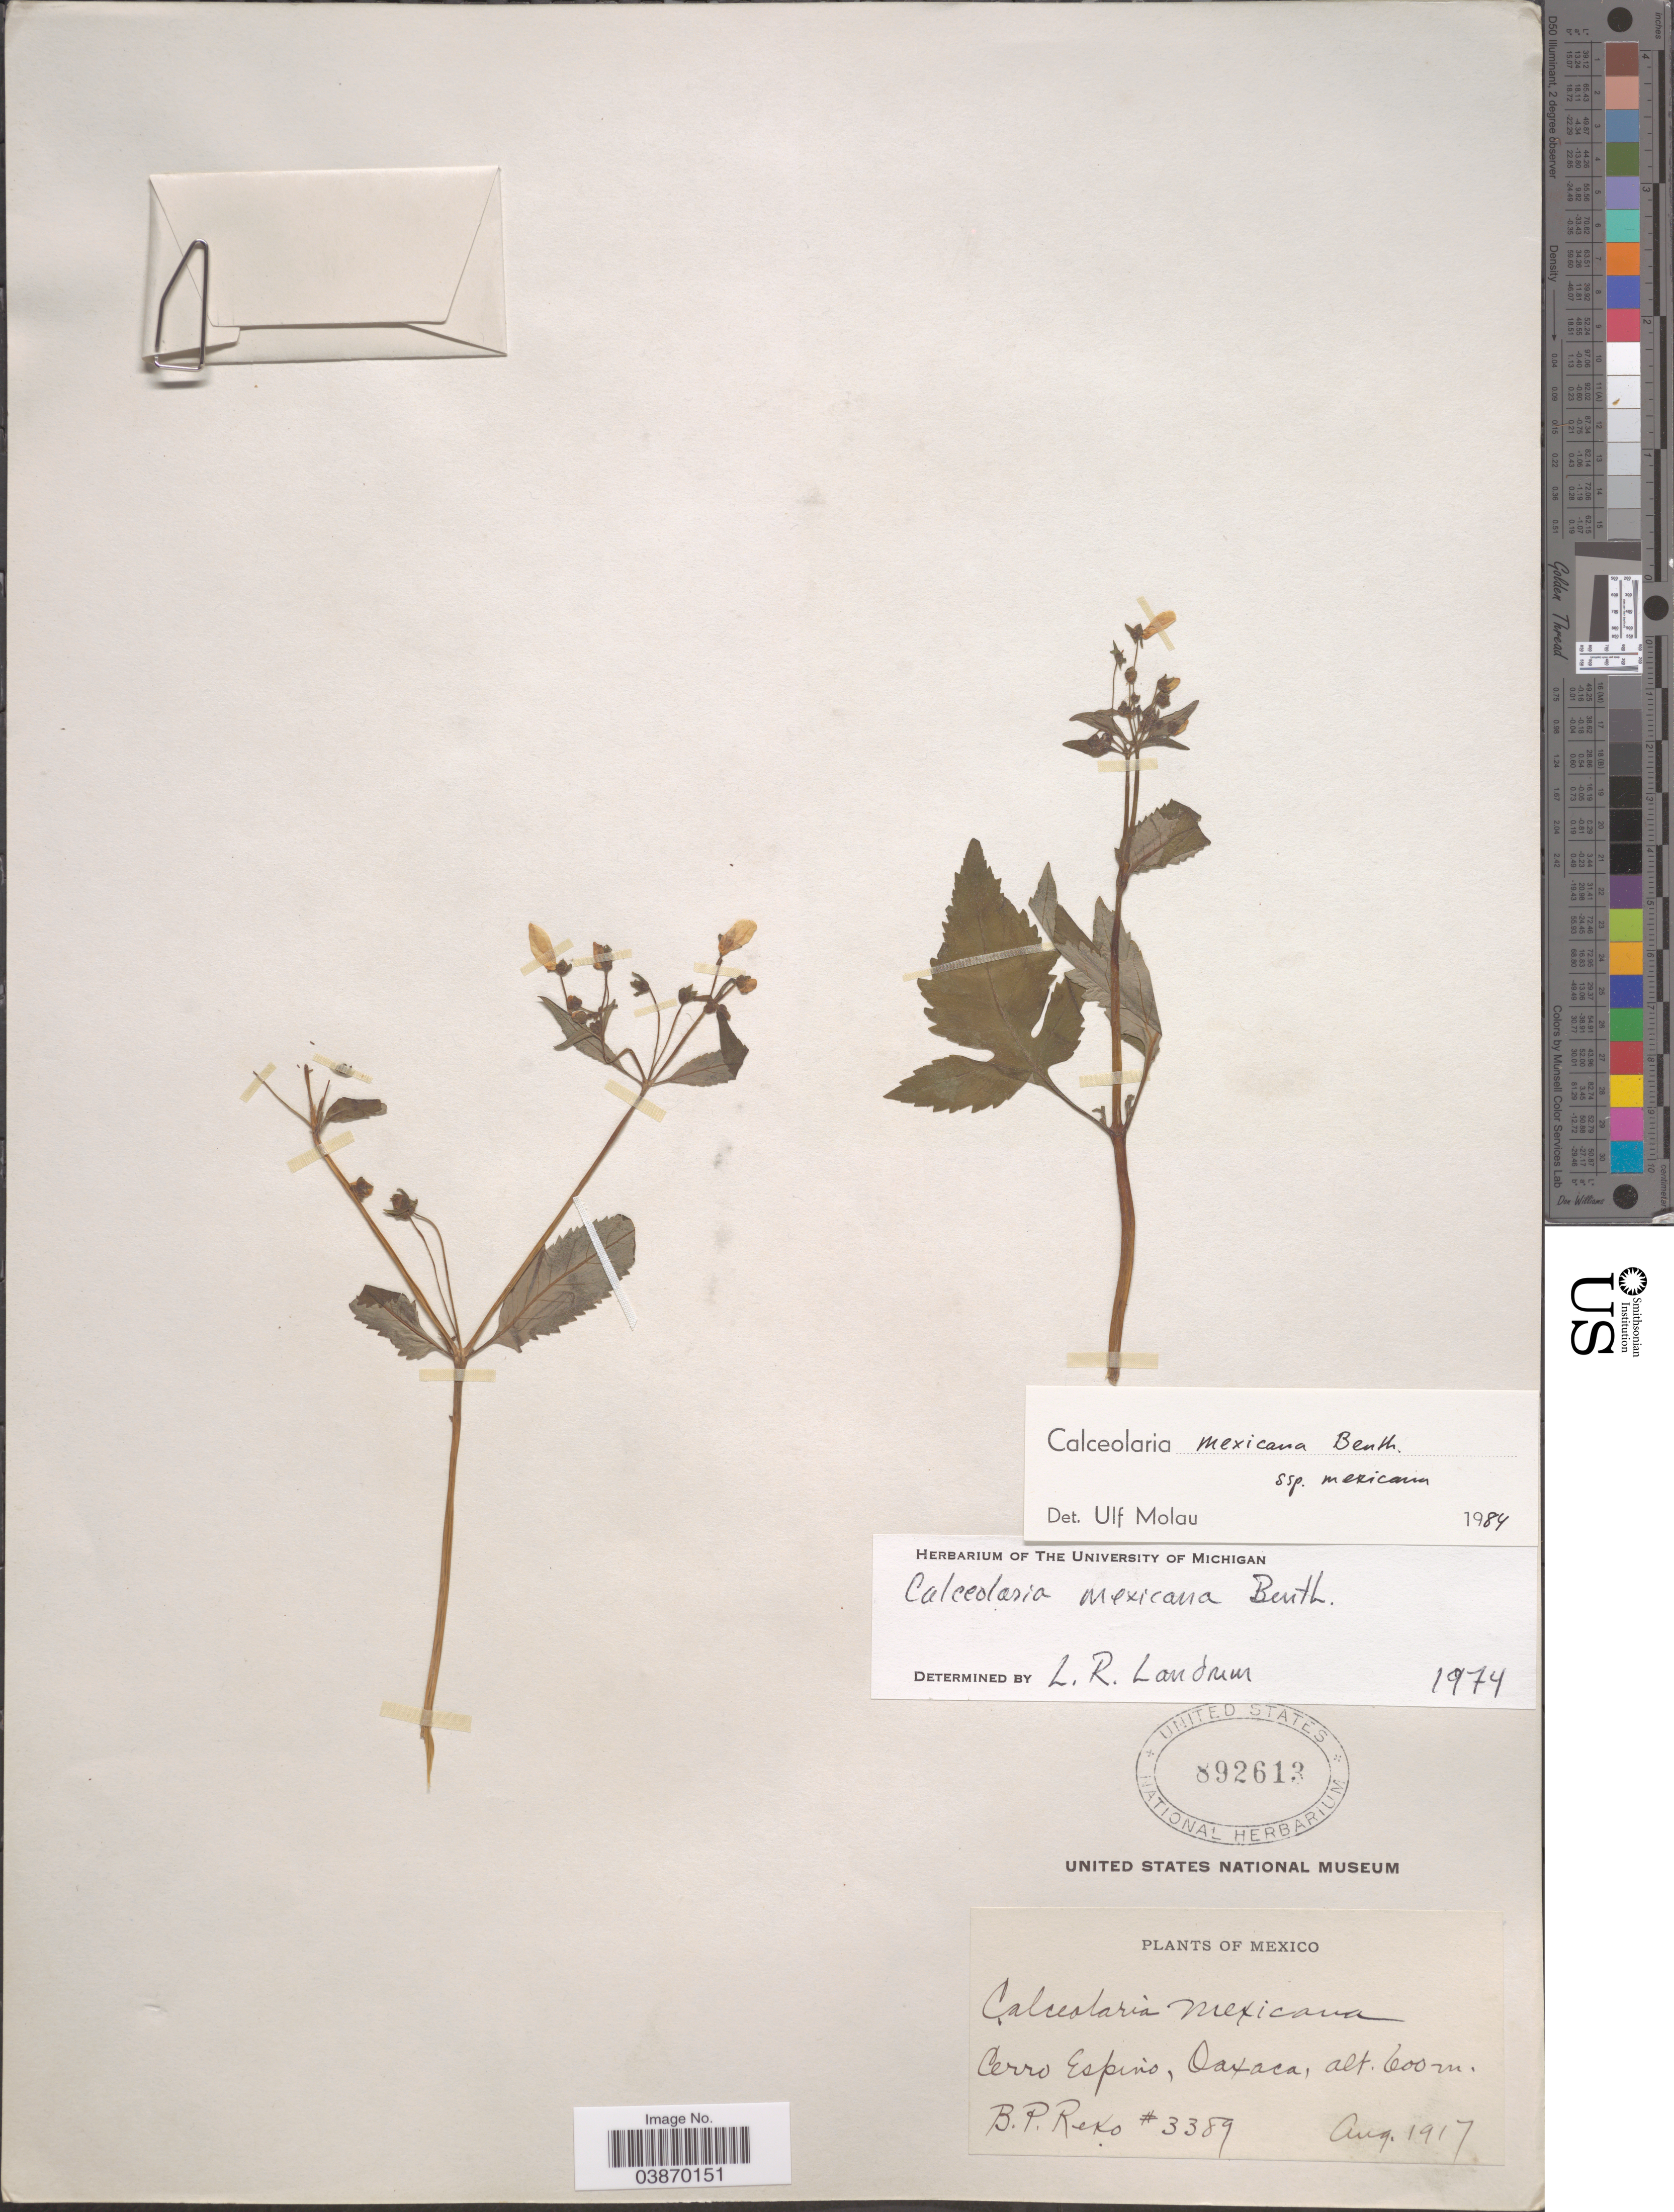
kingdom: Plantae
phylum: Tracheophyta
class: Magnoliopsida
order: Lamiales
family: Calceolariaceae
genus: Calceolaria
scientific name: Calceolaria mexicana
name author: Benth.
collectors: B. P. Reko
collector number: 3389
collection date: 1917-08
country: Mexico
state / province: Oaxaca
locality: Cerro Espino.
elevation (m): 600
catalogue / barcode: US 892613